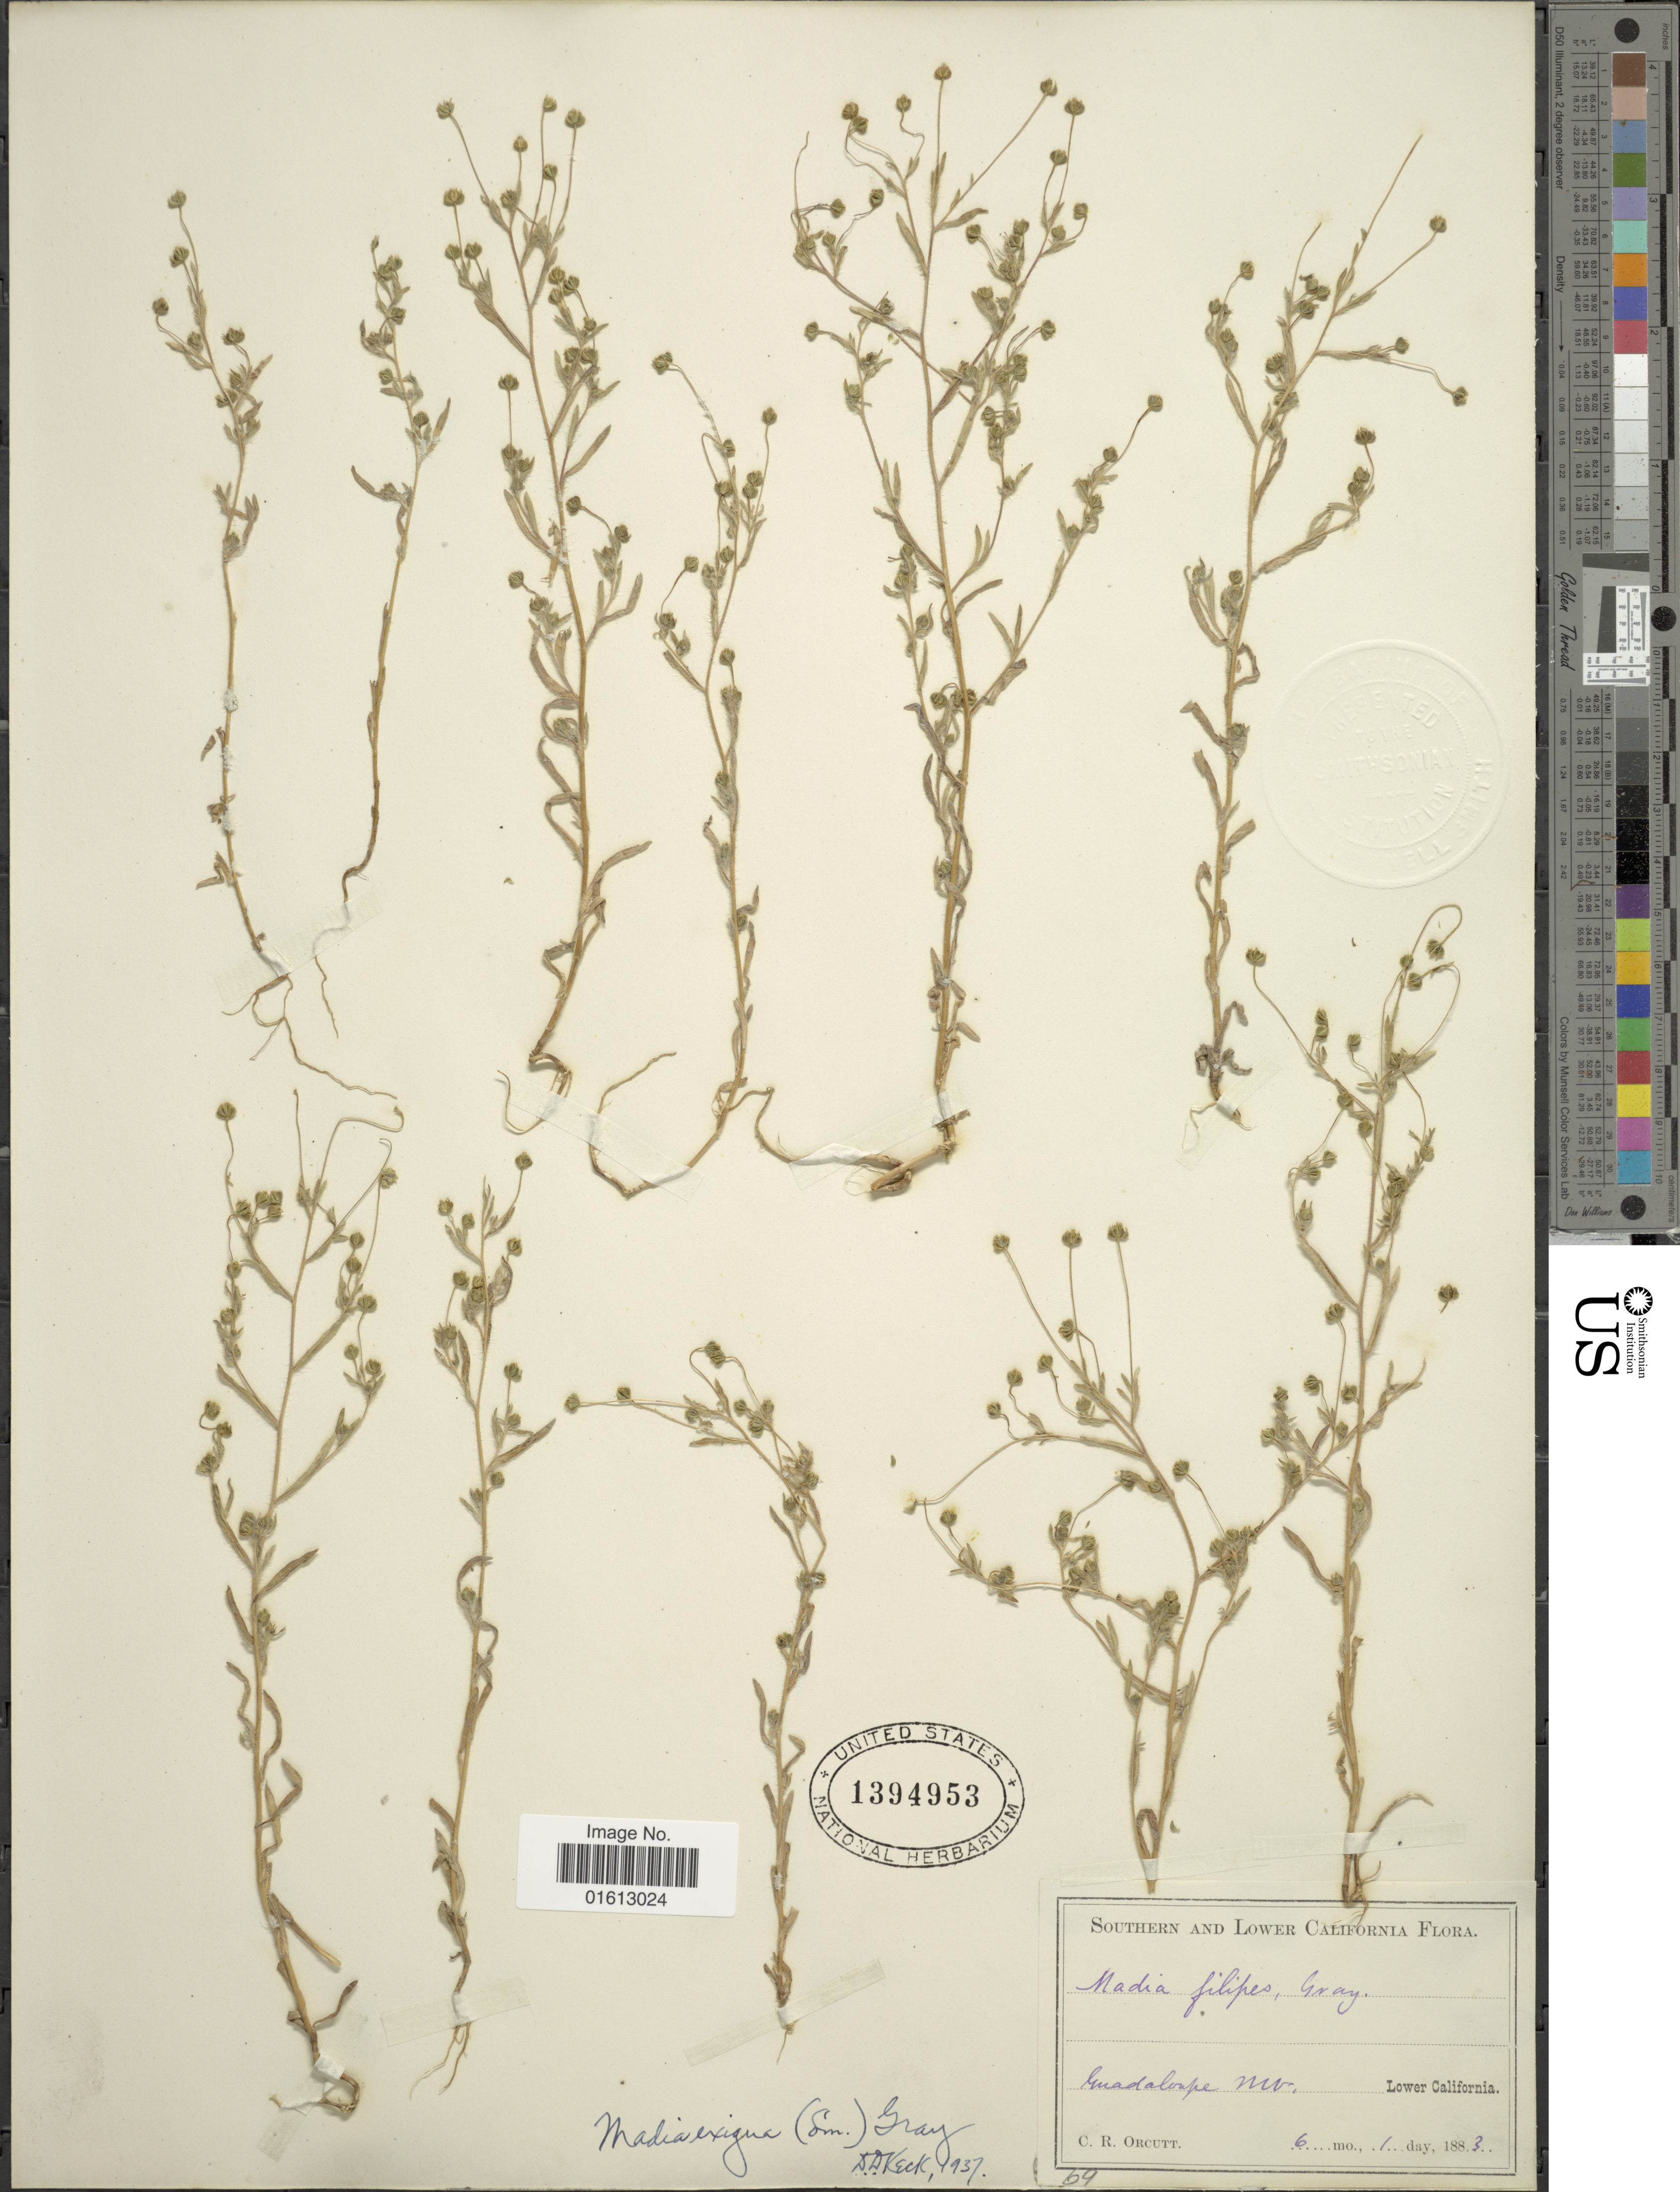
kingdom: Plantae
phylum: Tracheophyta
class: Magnoliopsida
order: Asterales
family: Asteraceae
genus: Madia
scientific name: Madia exigua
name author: (Sm.) A. Gray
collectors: C. R. Orcutt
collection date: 1883-06-01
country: Mexico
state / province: Baja California Norte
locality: Guadaloupe Mt., Lower California.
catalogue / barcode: US 1394953